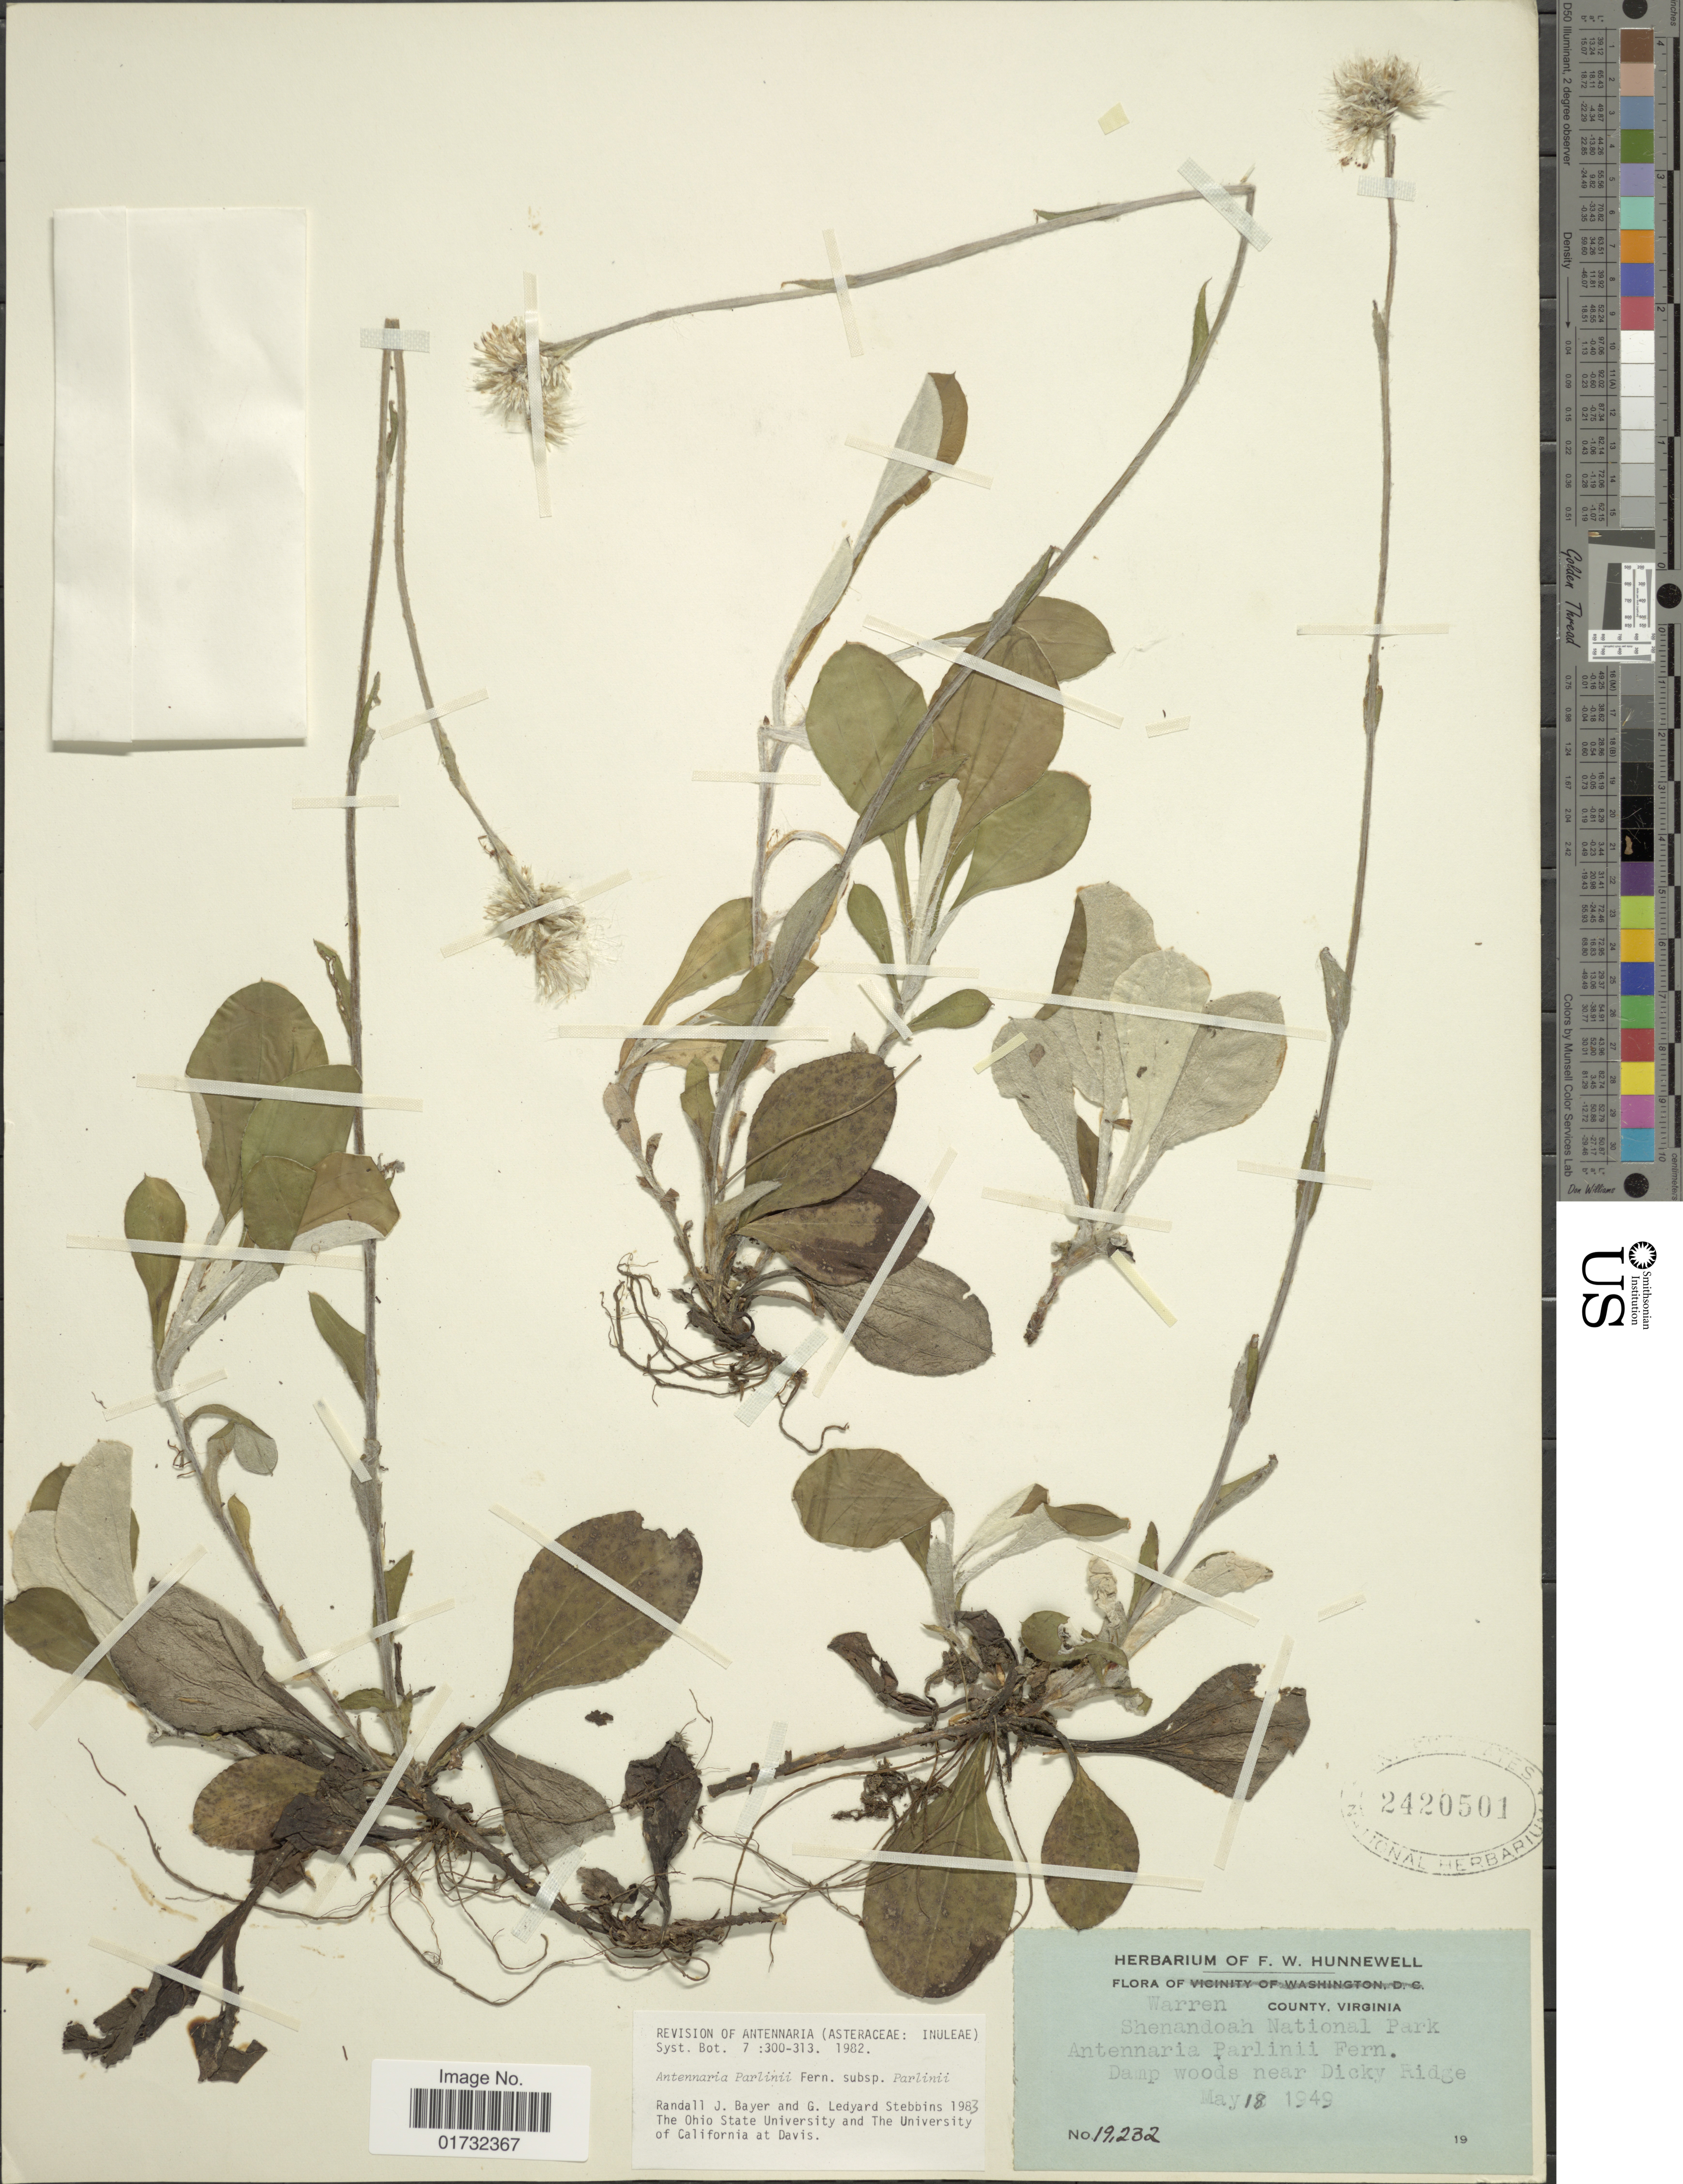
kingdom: Plantae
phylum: Tracheophyta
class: Magnoliopsida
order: Asterales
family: Asteraceae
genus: Antennaria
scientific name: Antennaria parlinii subsp. parlinii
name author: Fernald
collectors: ex herb. F. W. Hunnewell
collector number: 19232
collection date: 1949-05-18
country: United States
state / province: Virginia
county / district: Warren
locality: Warren County. Shenandoah National Park. near Dicky Ridge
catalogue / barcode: US 2420501